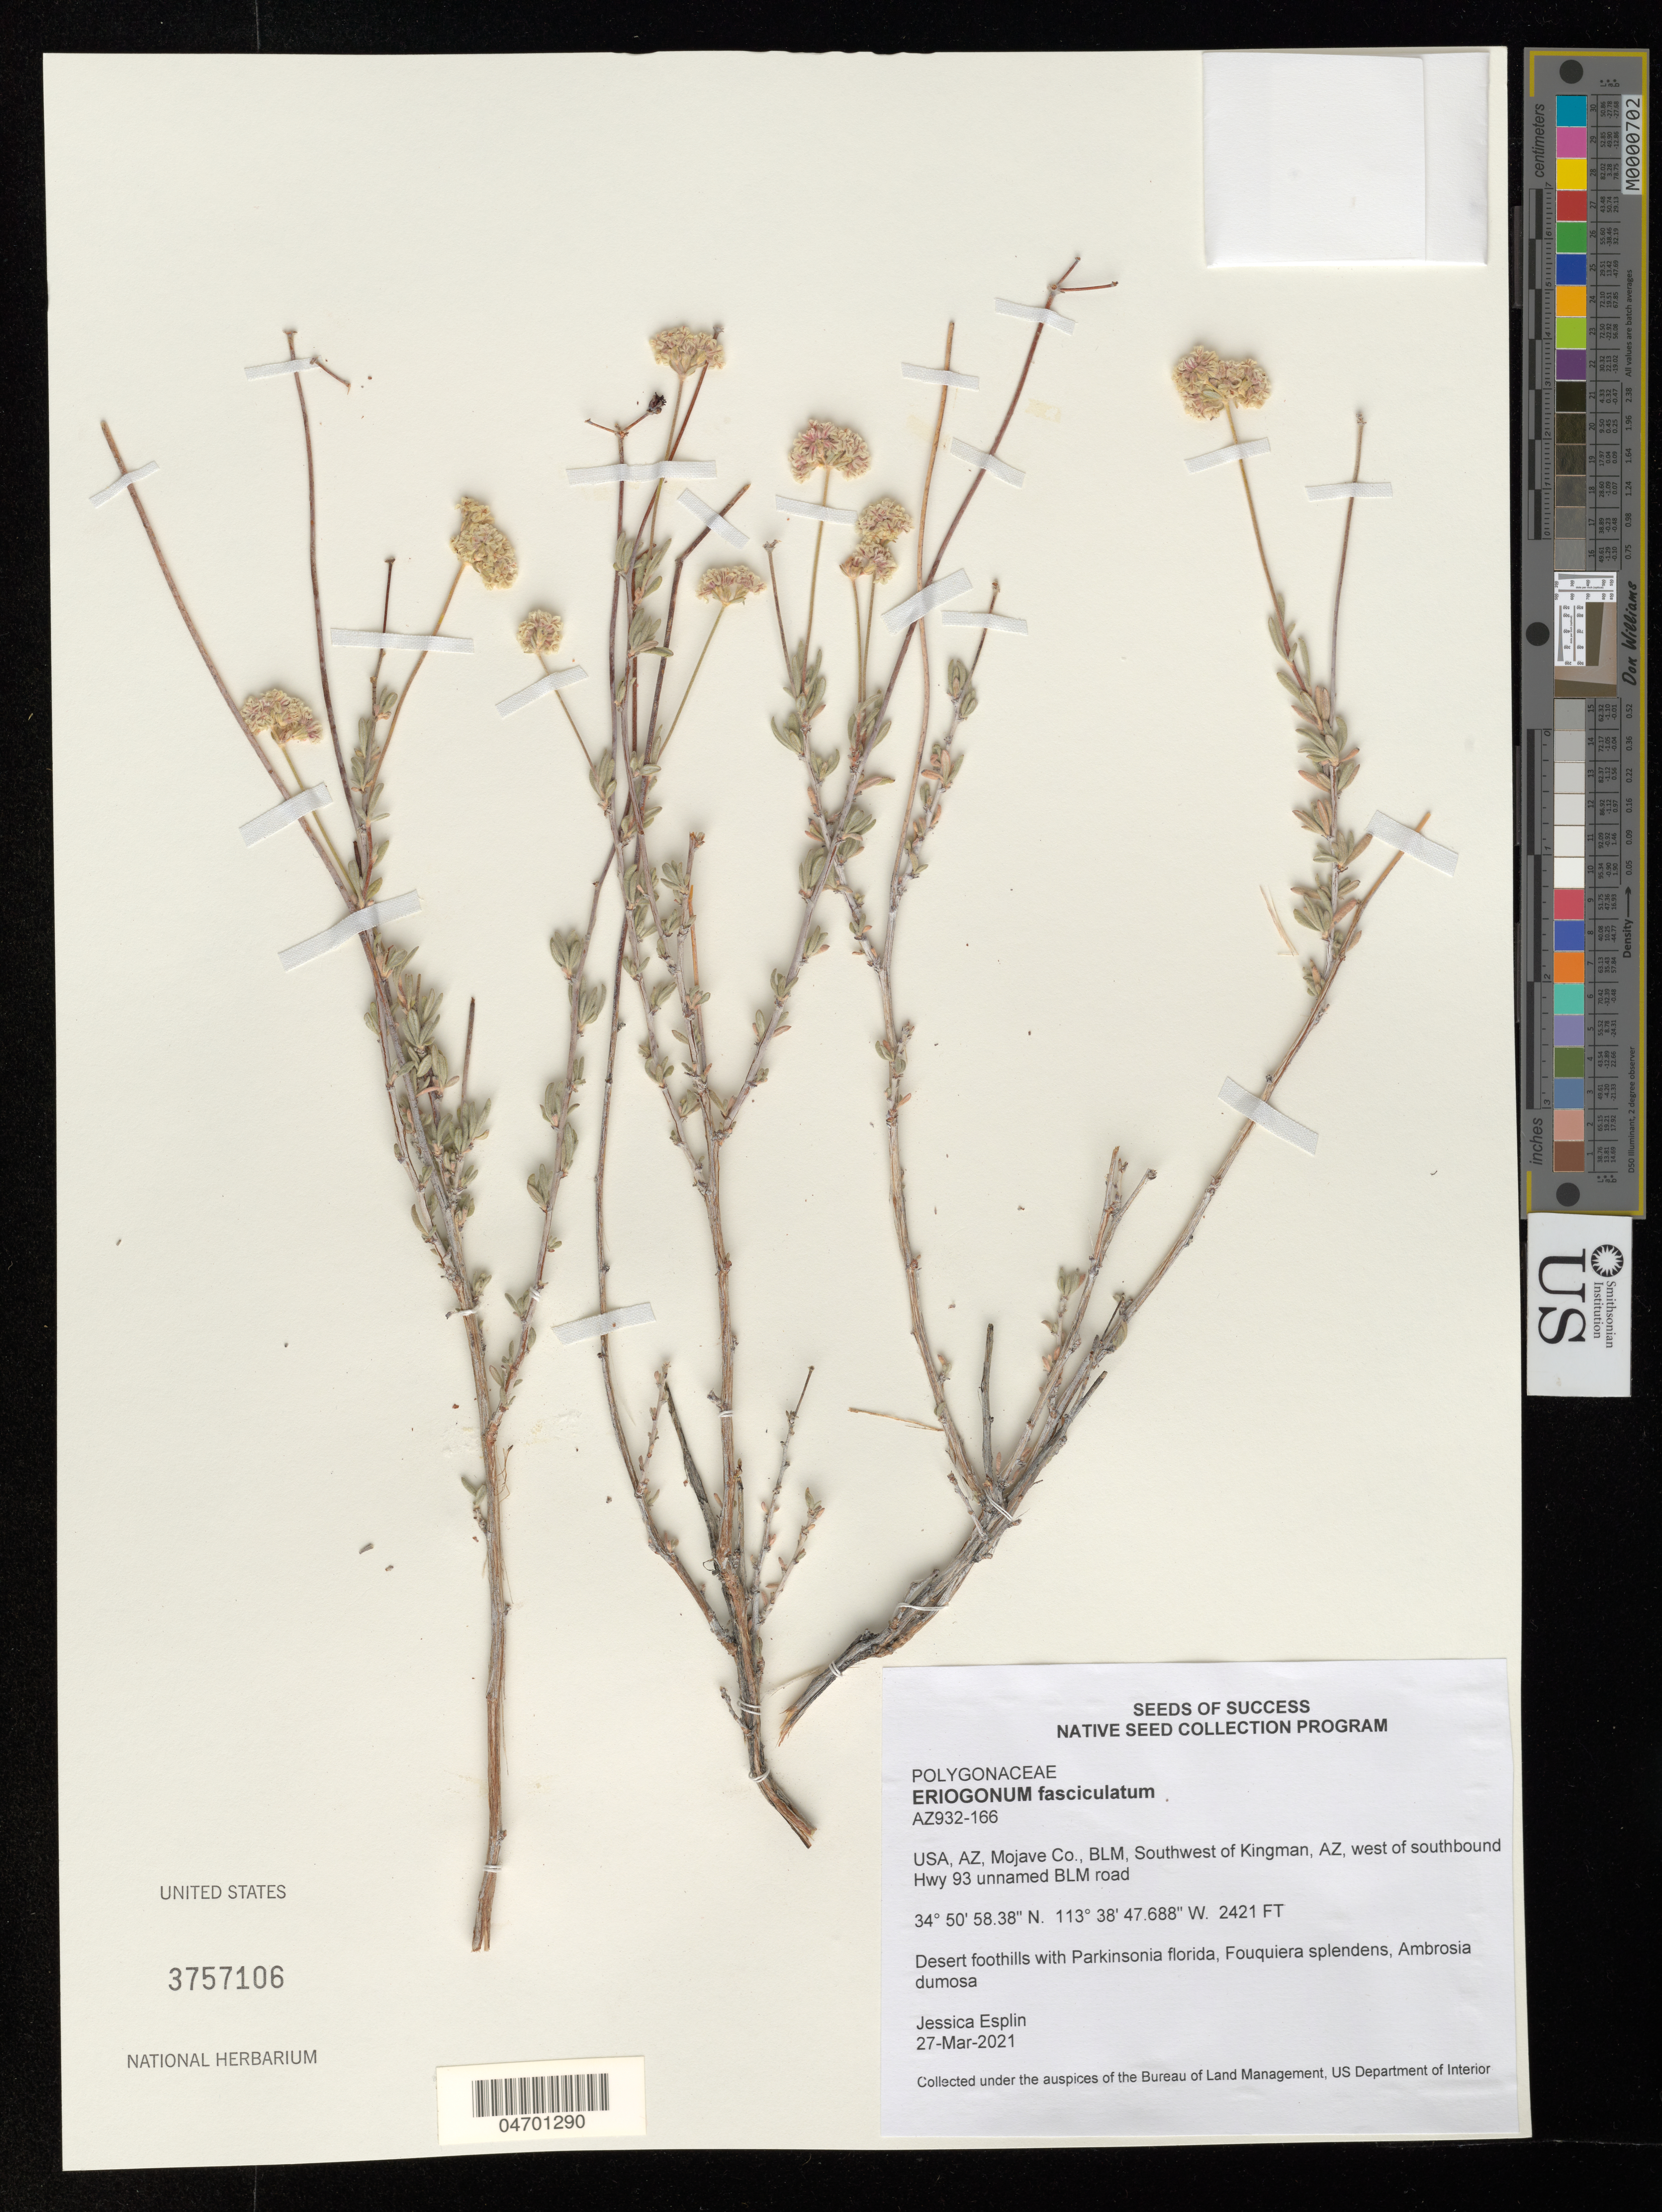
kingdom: Plantae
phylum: Tracheophyta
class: Magnoliopsida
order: Caryophyllales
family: Polygonaceae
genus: Eriogonum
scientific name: Eriogonum fasciculatum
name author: Benth.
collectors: A. Ron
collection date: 2021-03-27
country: United States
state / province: Arizona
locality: AZ, Mojave Co., BLM, Southwest of Kingman, west of southbound Hwy 93 unnamed BLM road.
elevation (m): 738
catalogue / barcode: US 3757106